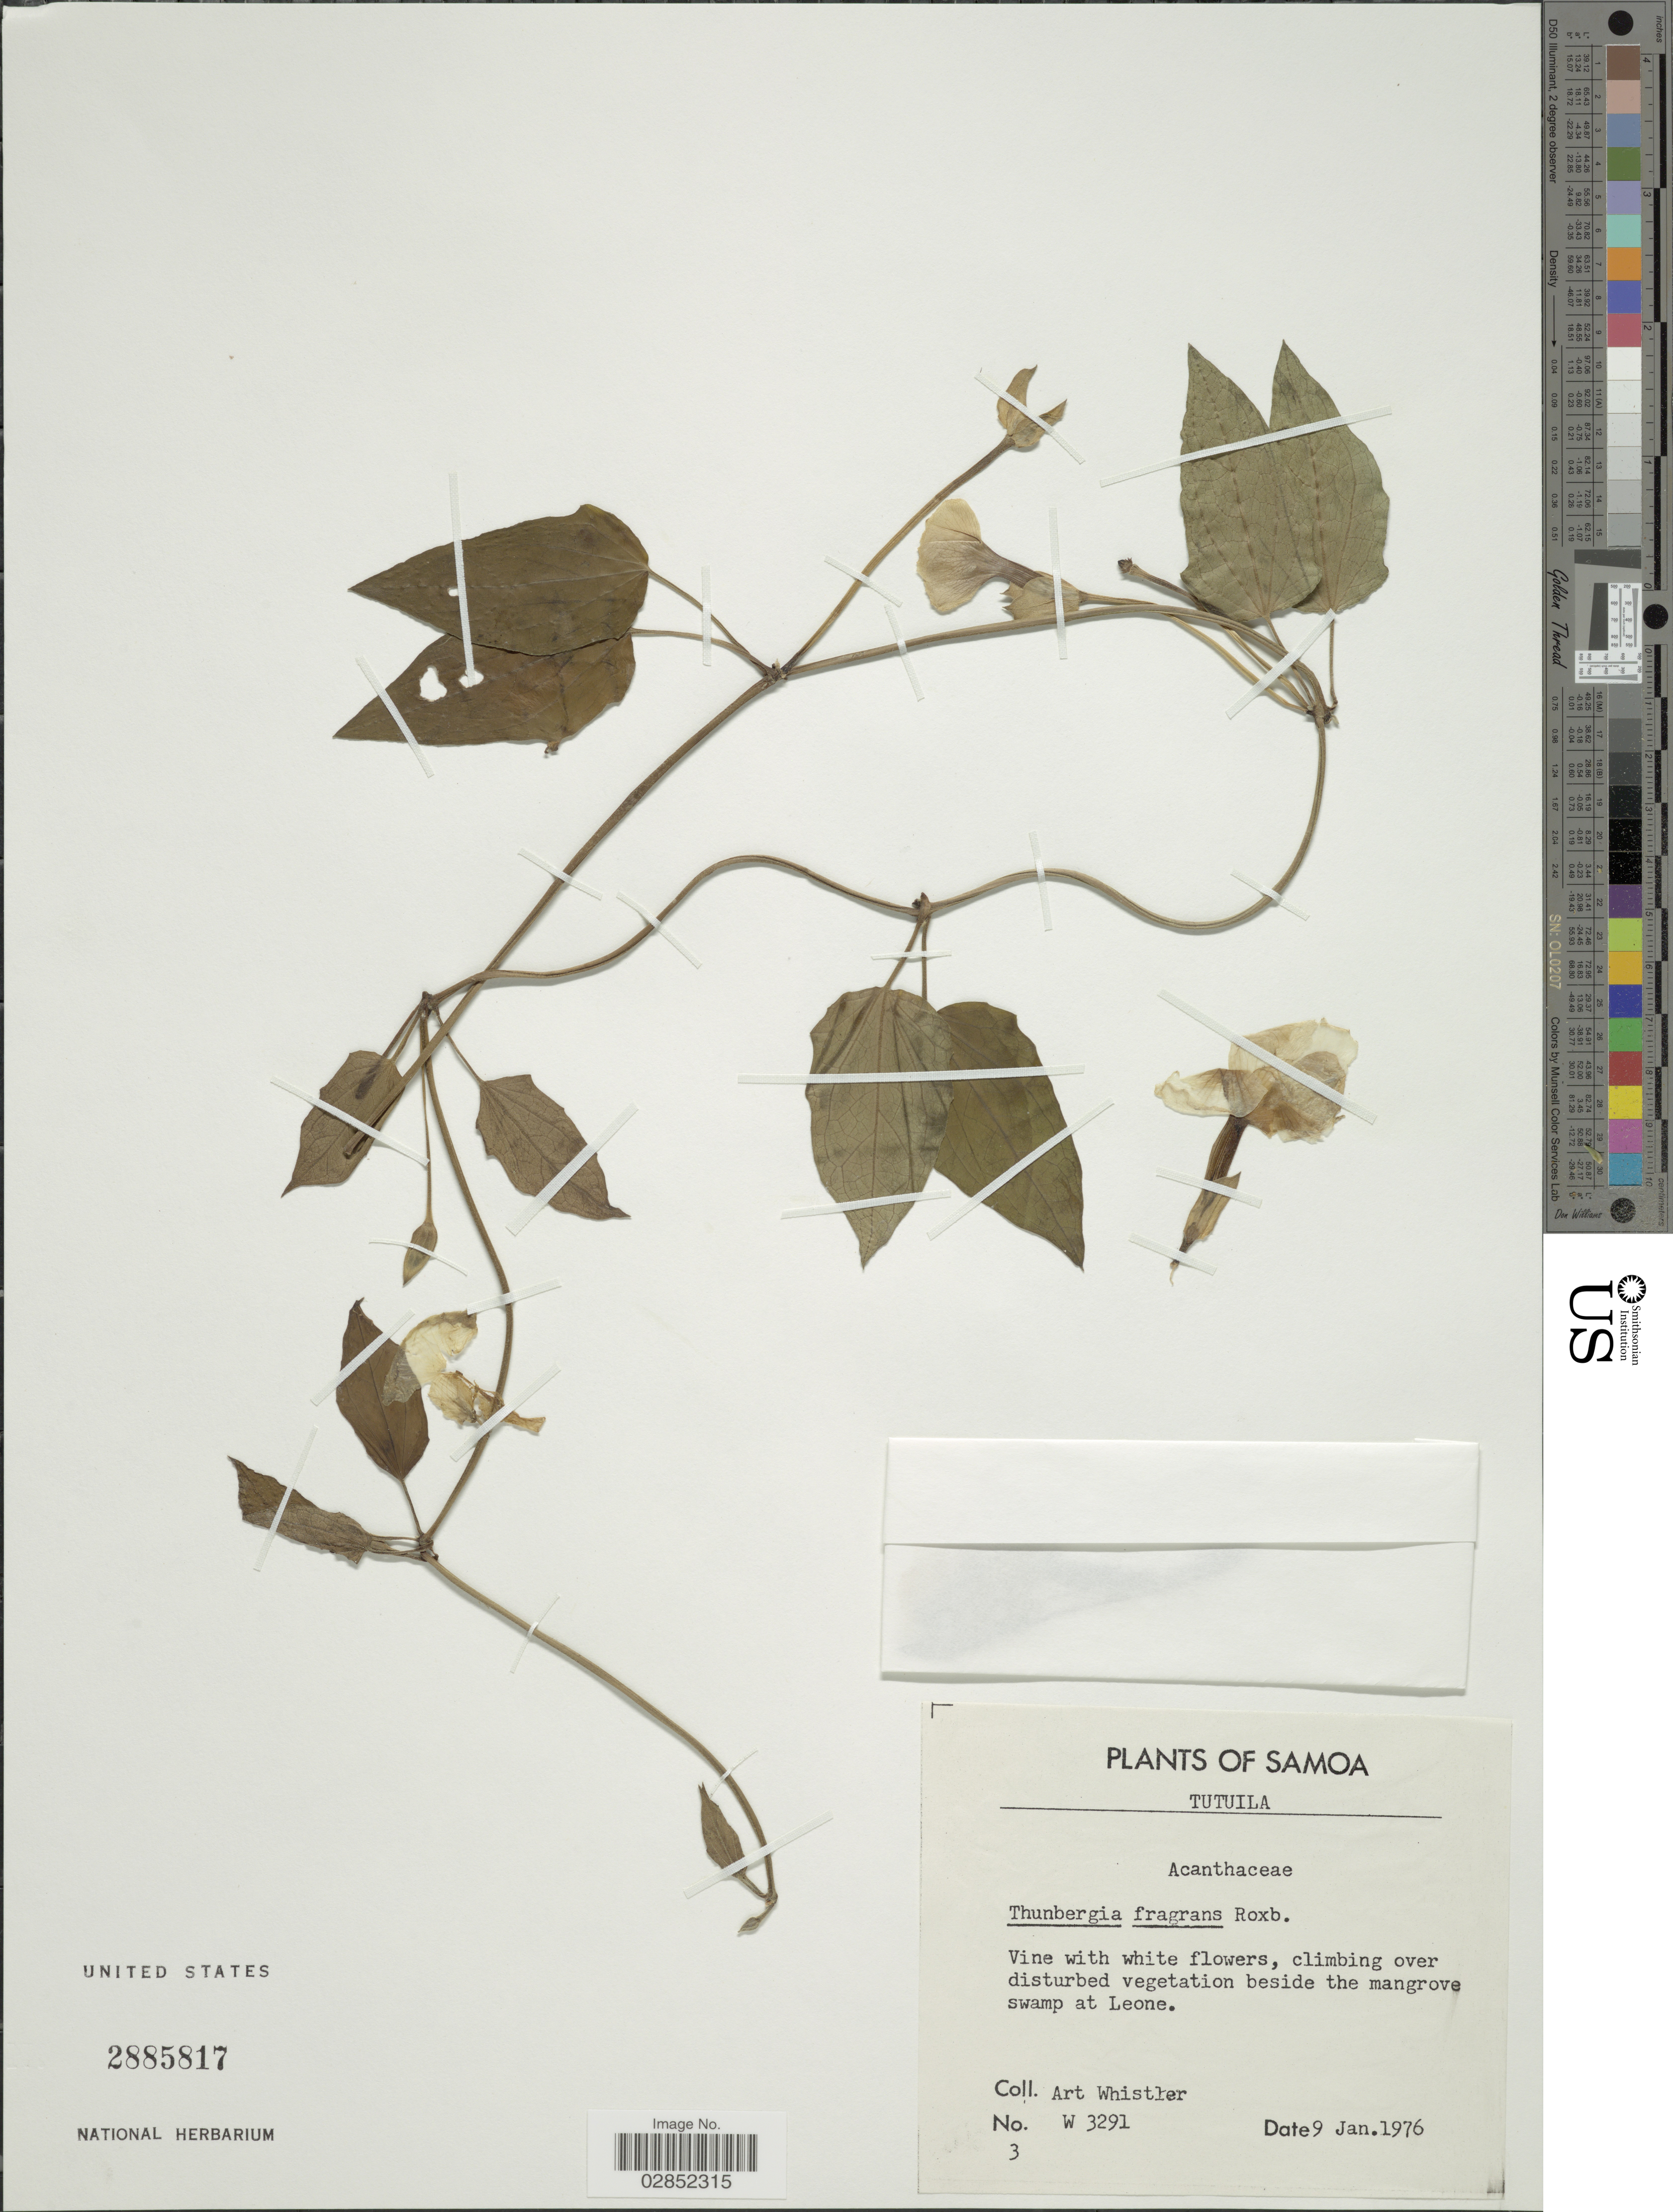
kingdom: Plantae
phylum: Tracheophyta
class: Magnoliopsida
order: Lamiales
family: Acanthaceae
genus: Thunbergia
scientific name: Thunbergia fragrans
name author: Roxb.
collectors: A. Whistler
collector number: W3291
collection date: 1976-01-09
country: American Samoa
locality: Samoa. Tutuila. Beside the mangrove swamp at Leone.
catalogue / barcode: US 2885817